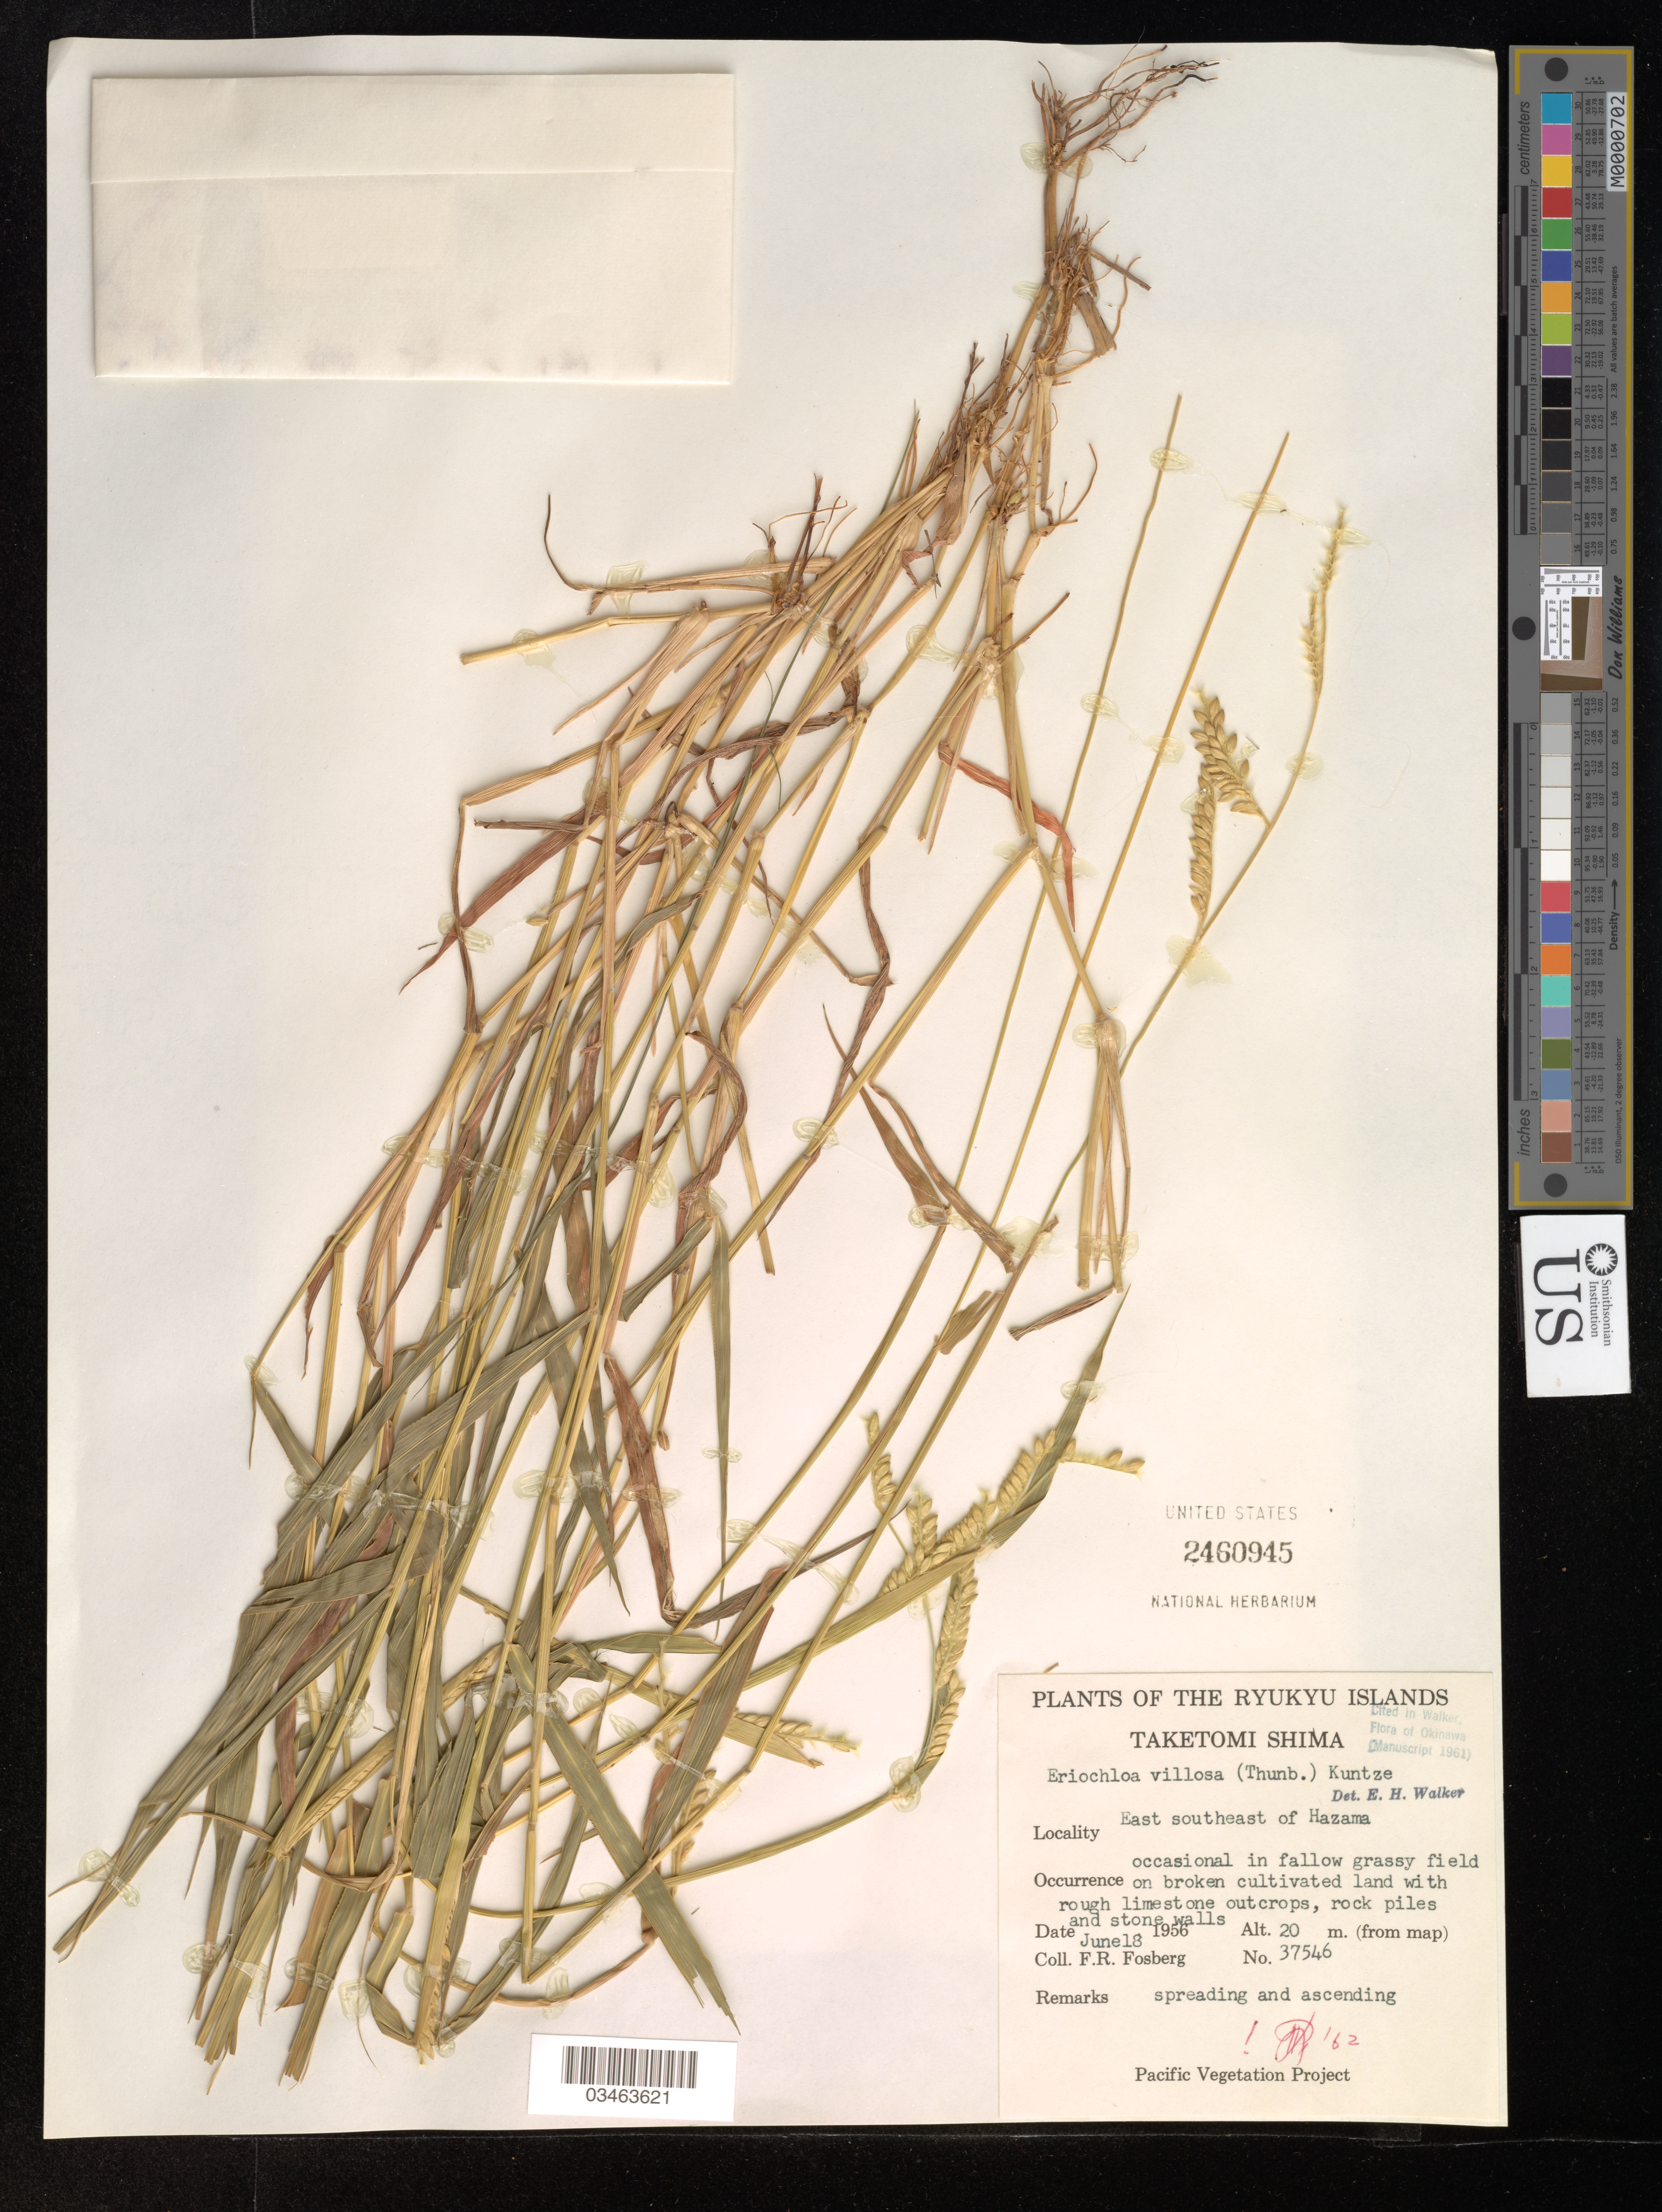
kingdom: Plantae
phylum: Tracheophyta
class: Liliopsida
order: Poales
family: Poaceae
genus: Eriochloa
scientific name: Eriochloa villosa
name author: (Thunb.) Kunth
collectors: F. R. Fosberg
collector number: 37546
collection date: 1956-06-18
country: Japan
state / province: Okinawa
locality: The Ryukyu Islands. Taketomi Shima. East southeast of Hazama.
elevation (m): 20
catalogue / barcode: US 2460945